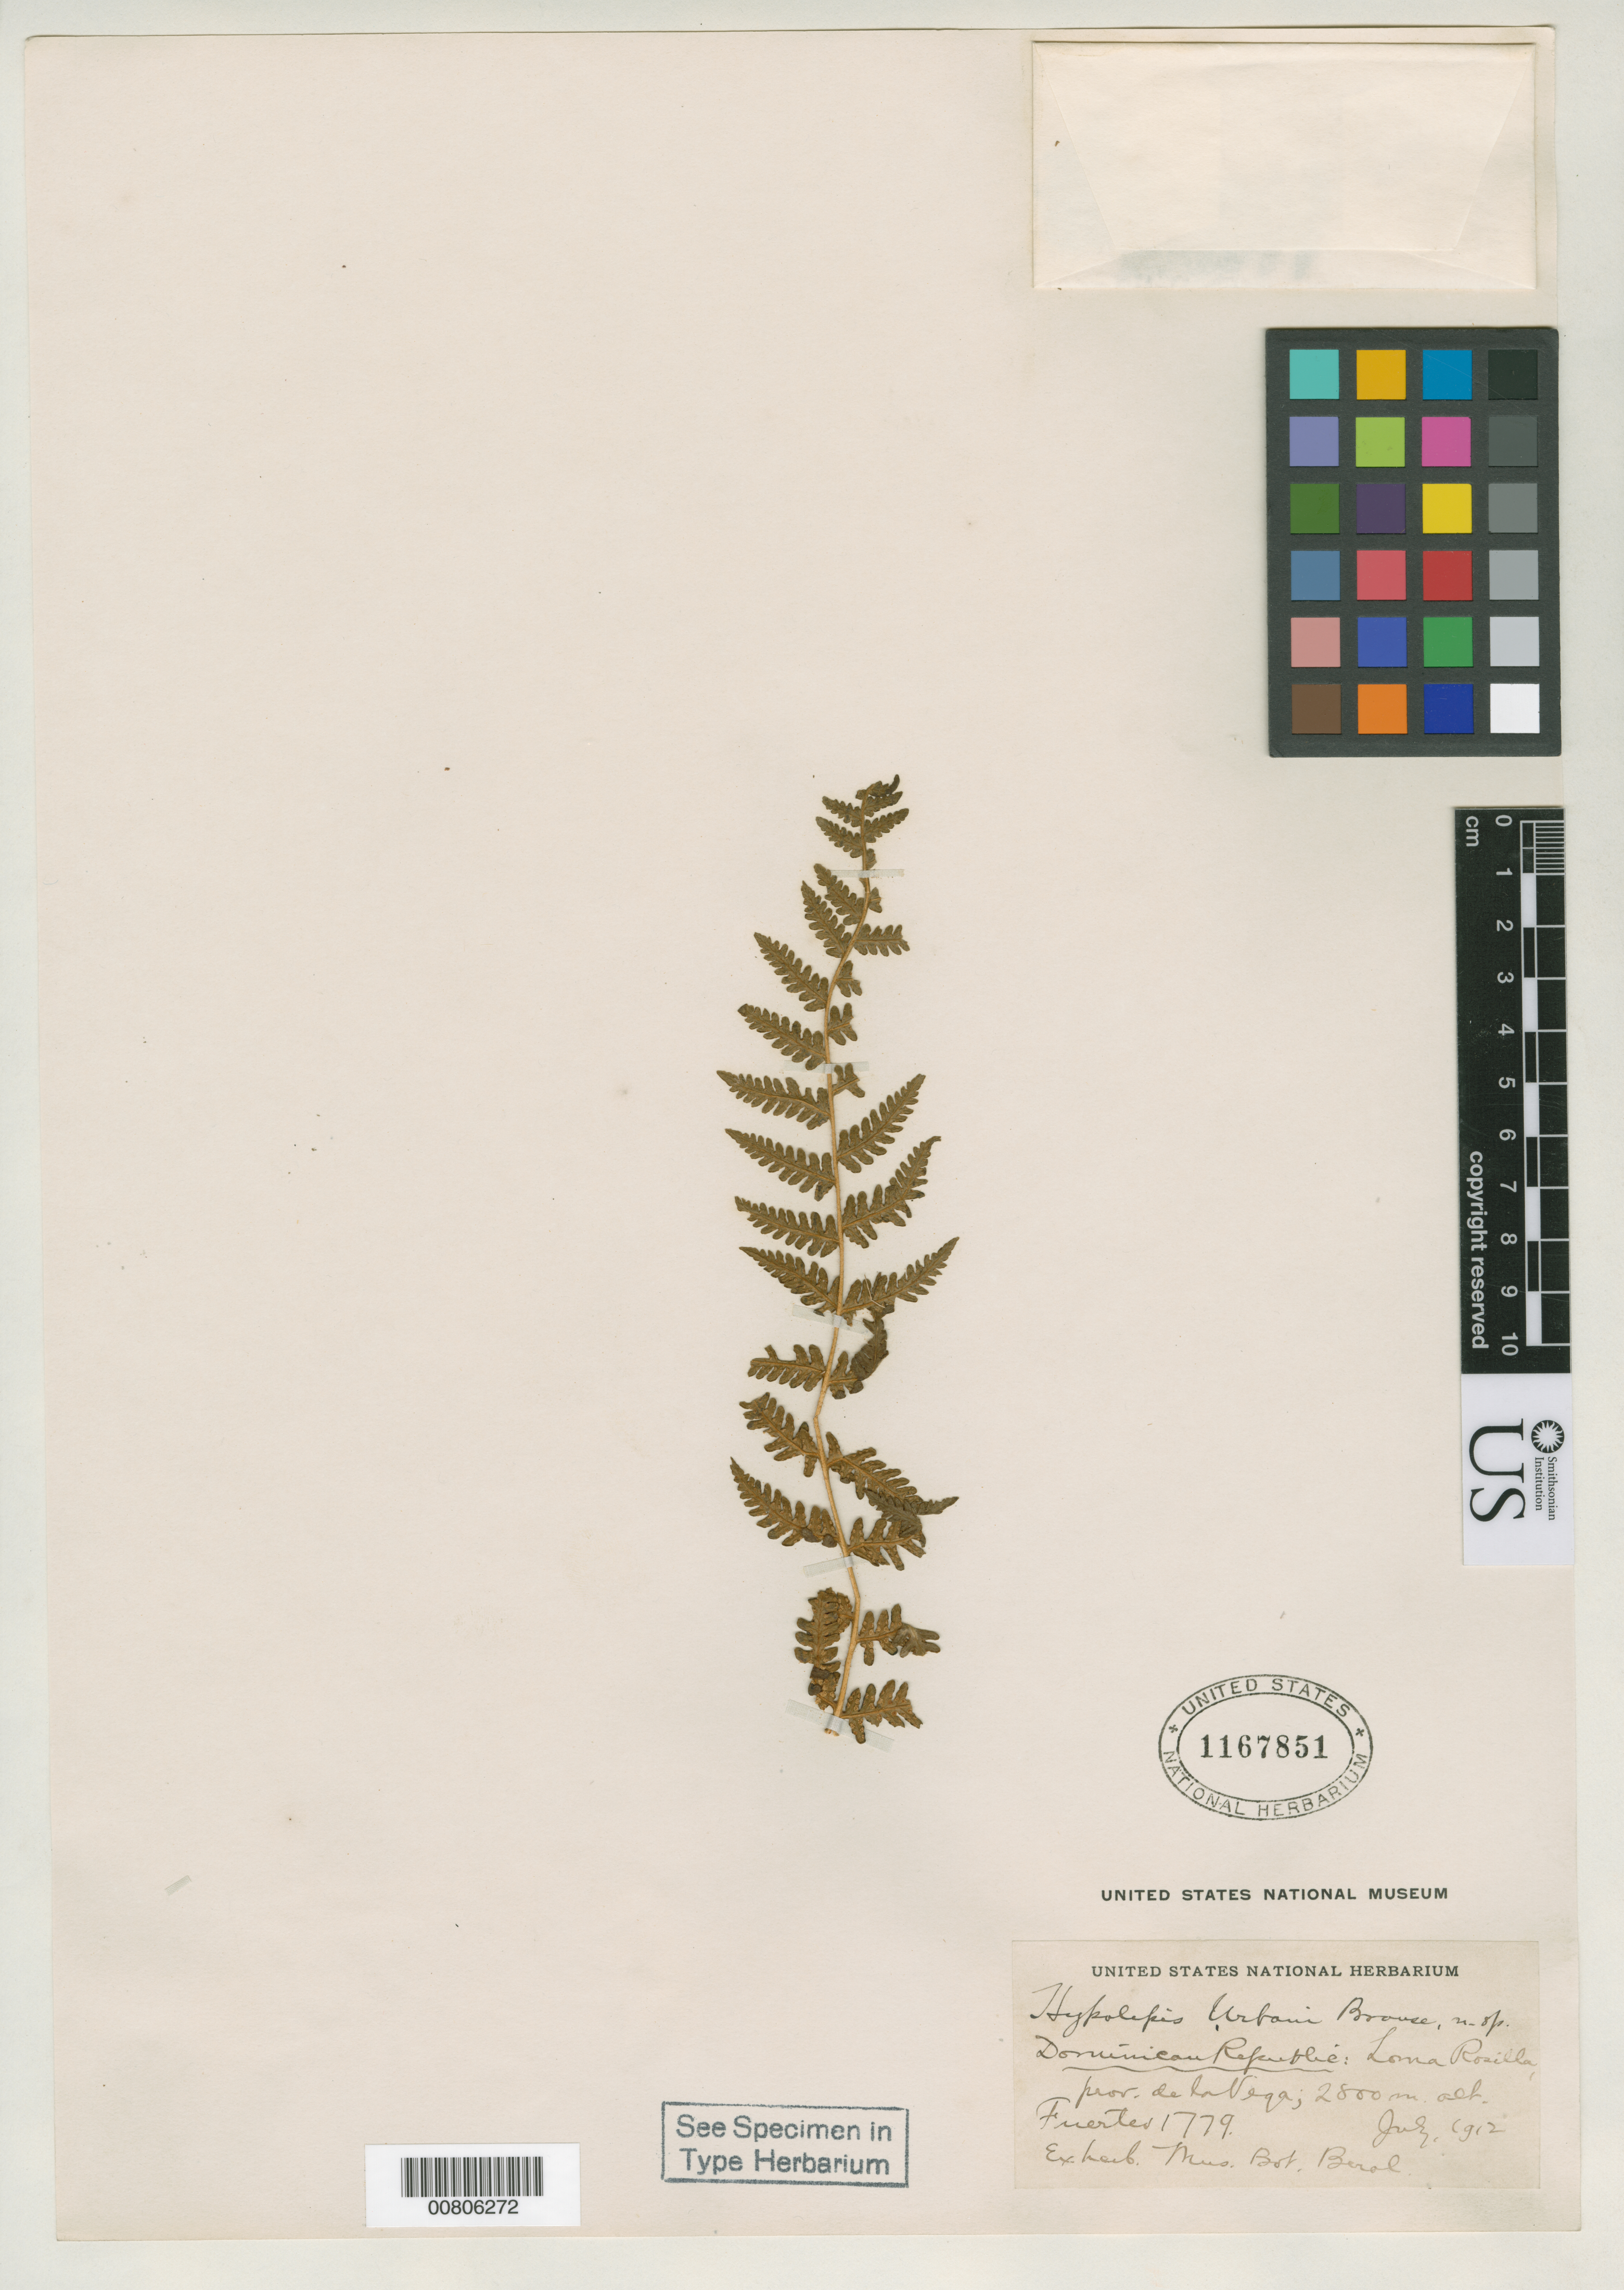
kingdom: Plantae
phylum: Tracheophyta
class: Polypodiopsida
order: Polypodiales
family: Dennstaedtiaceae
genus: Hypolepis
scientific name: Hypolepis urbanii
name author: Brause in Urb.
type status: Isotype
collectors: M. D. Fuertes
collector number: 1779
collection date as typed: Jul 1912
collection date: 1912-07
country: Dominican Republic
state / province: La Vega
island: Hispaniola Island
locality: Loma Rosilla.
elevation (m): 2800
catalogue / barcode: US 1167851